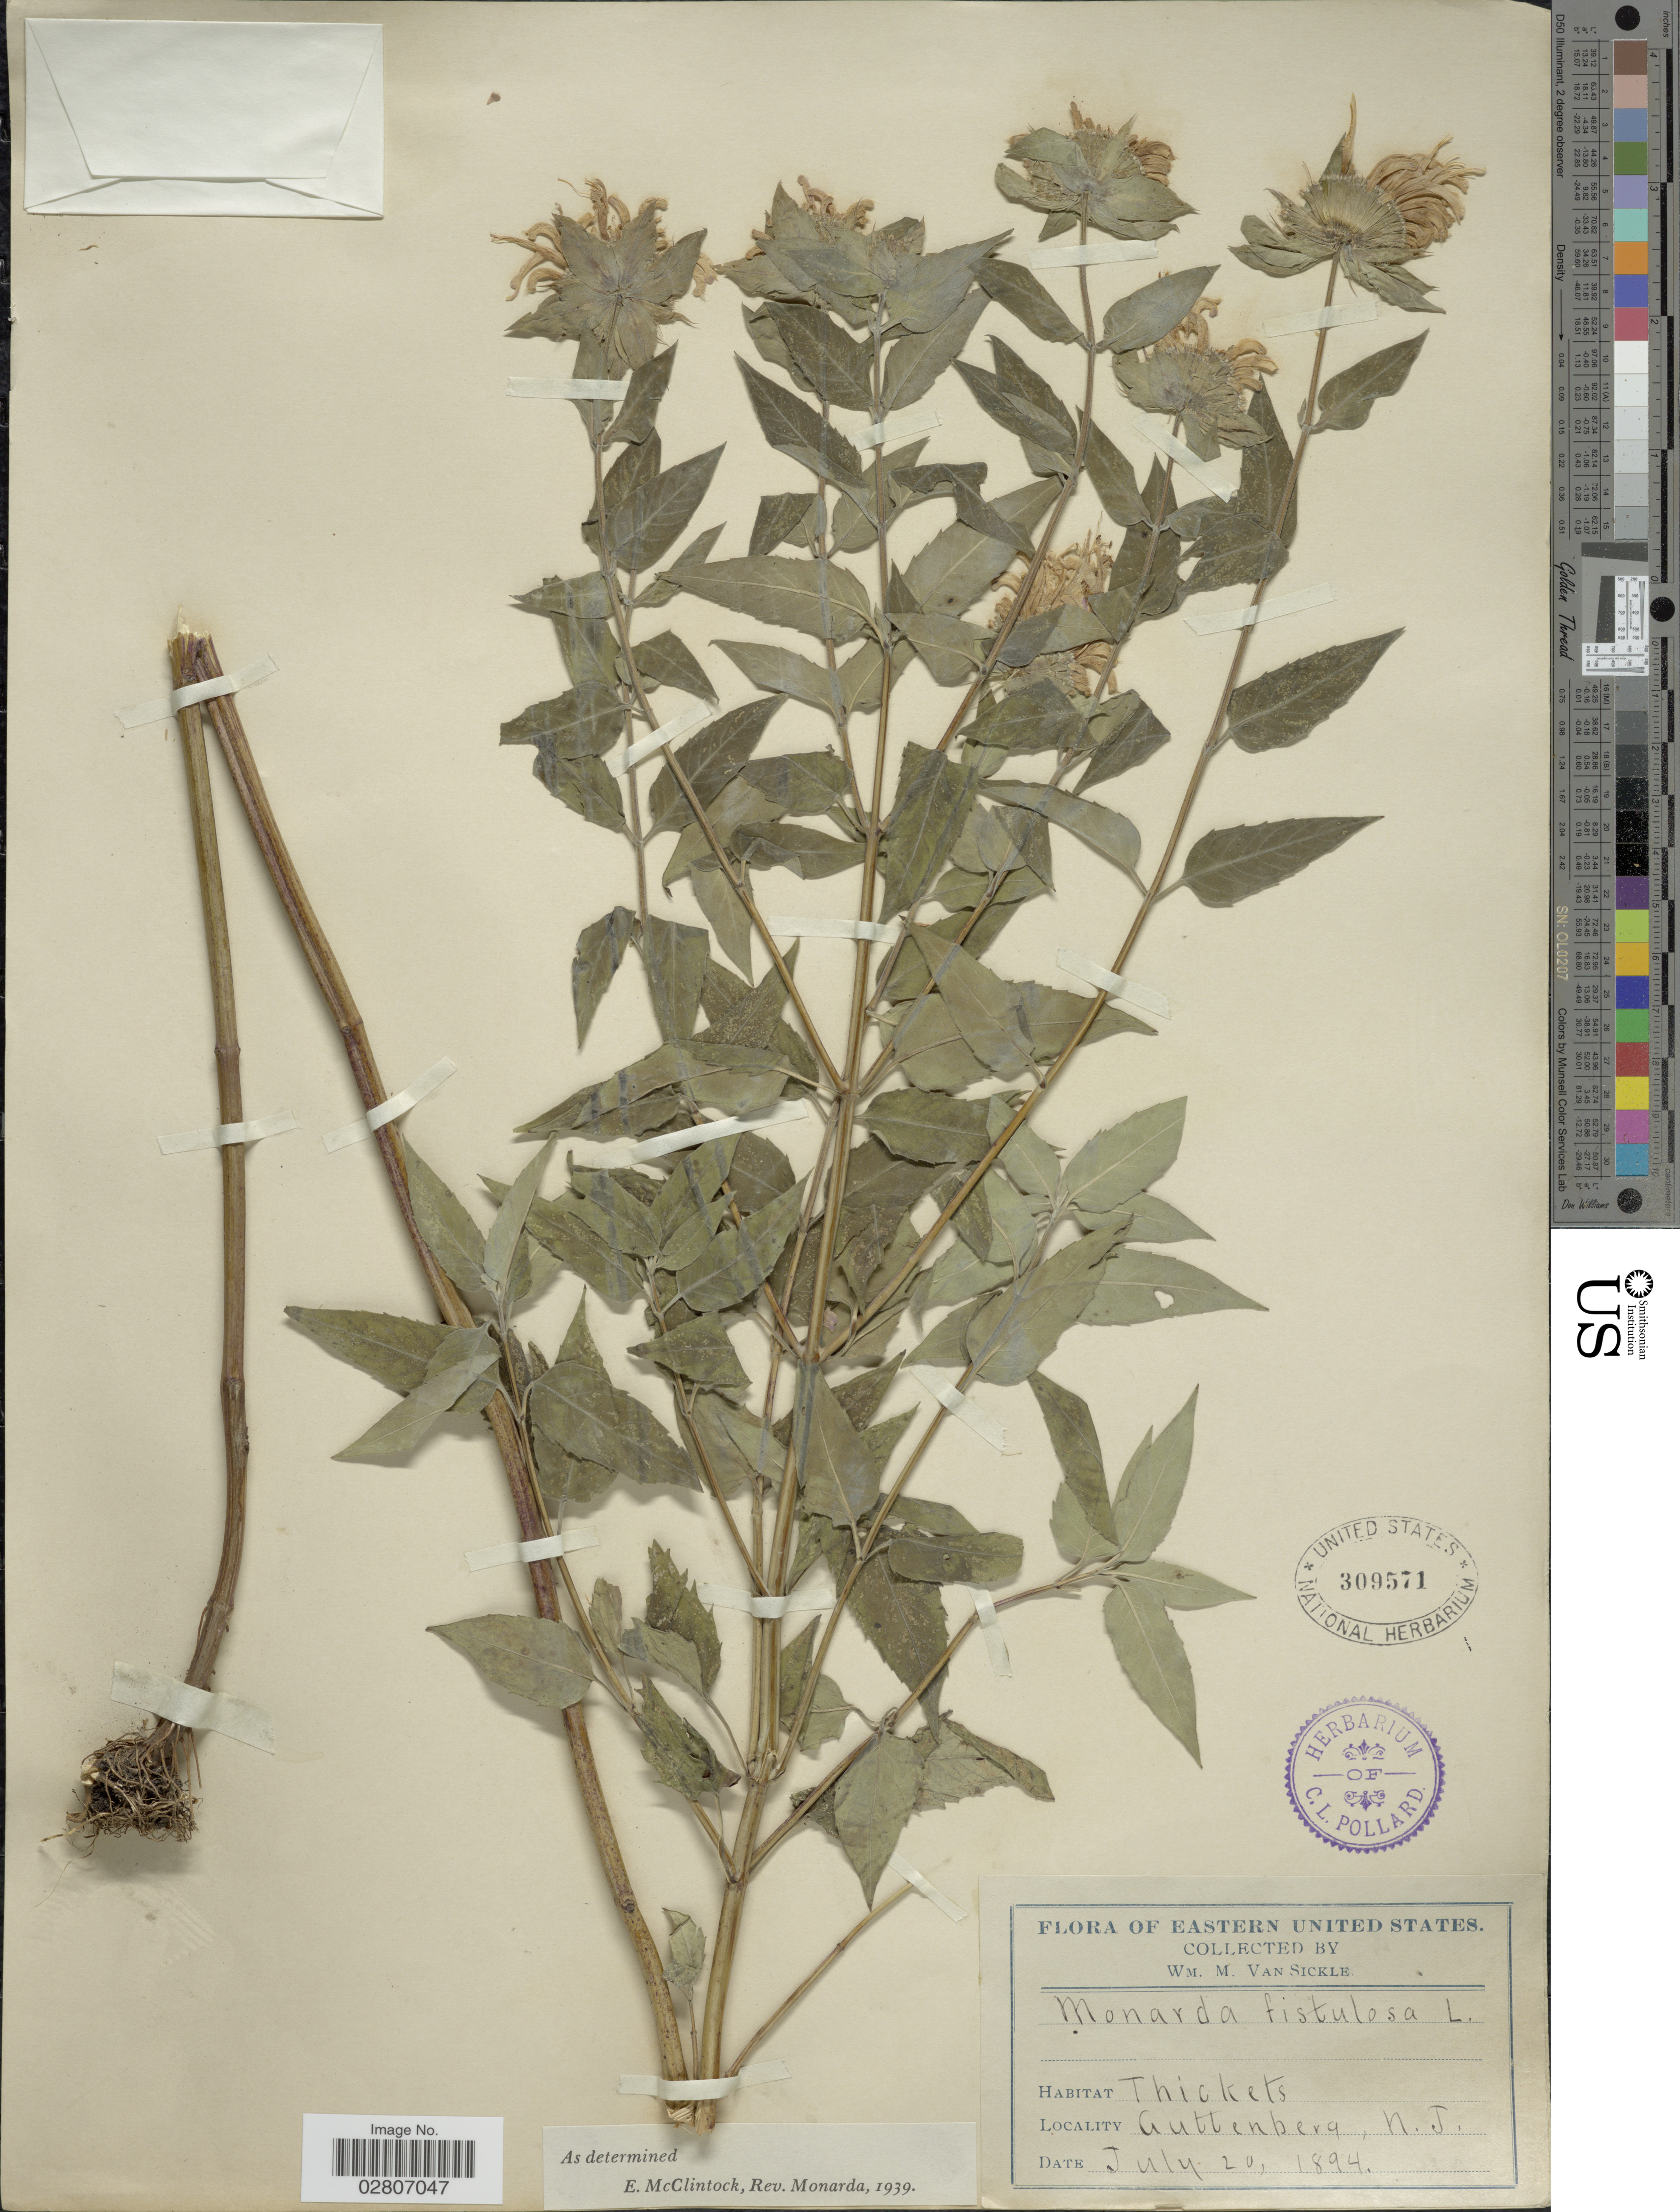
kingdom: Plantae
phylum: Tracheophyta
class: Magnoliopsida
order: Lamiales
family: Lamiaceae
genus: Monarda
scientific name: Monarda fistulosa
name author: L.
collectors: W. M. Van Sickle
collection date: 1894-07-20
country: United States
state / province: New Jersey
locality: Eastern United States. Guttenberg.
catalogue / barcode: US 309571